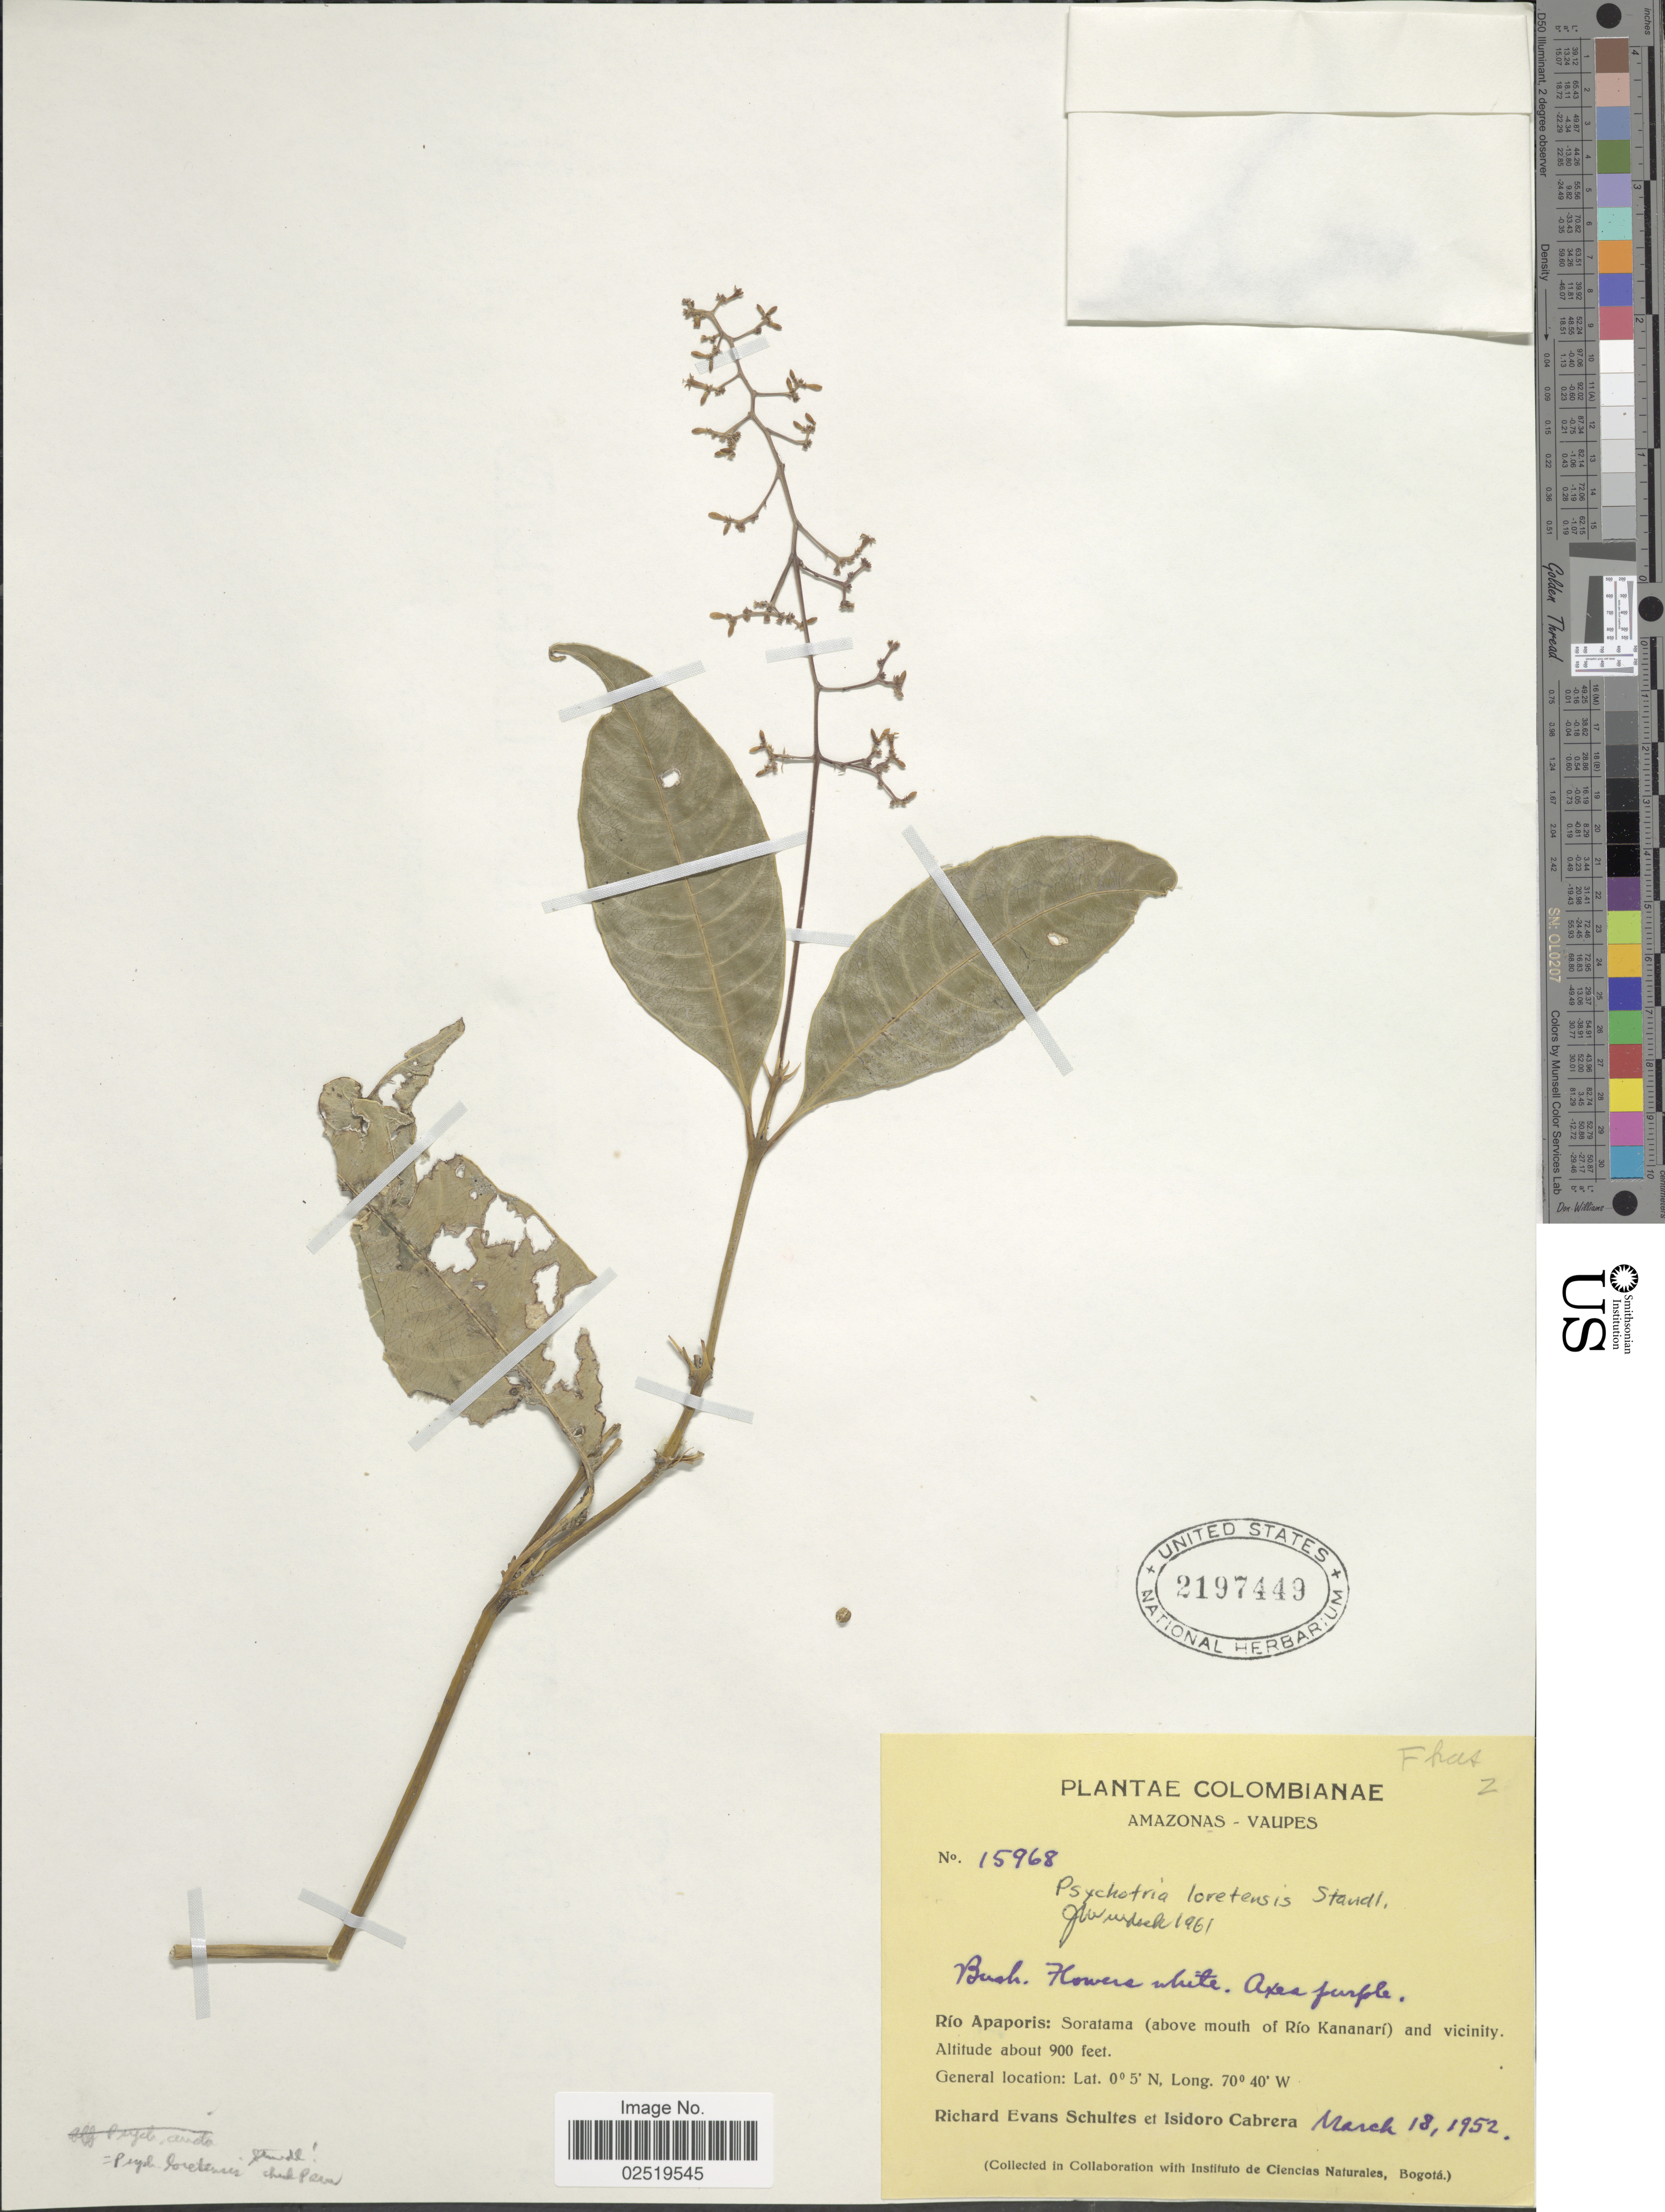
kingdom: Plantae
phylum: Tracheophyta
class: Magnoliopsida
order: Gentianales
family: Rubiaceae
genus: Psychotria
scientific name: Psychotria loretensis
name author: Standl.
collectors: R. E. Schultes & I. Cabrera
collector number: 15968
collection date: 1952-03-18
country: Colombia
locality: Amazonas-Vaupes, Rio Apaporis: Soratama (above mouth of Rio Kananari) and vicinity.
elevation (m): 274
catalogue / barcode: US 2197449